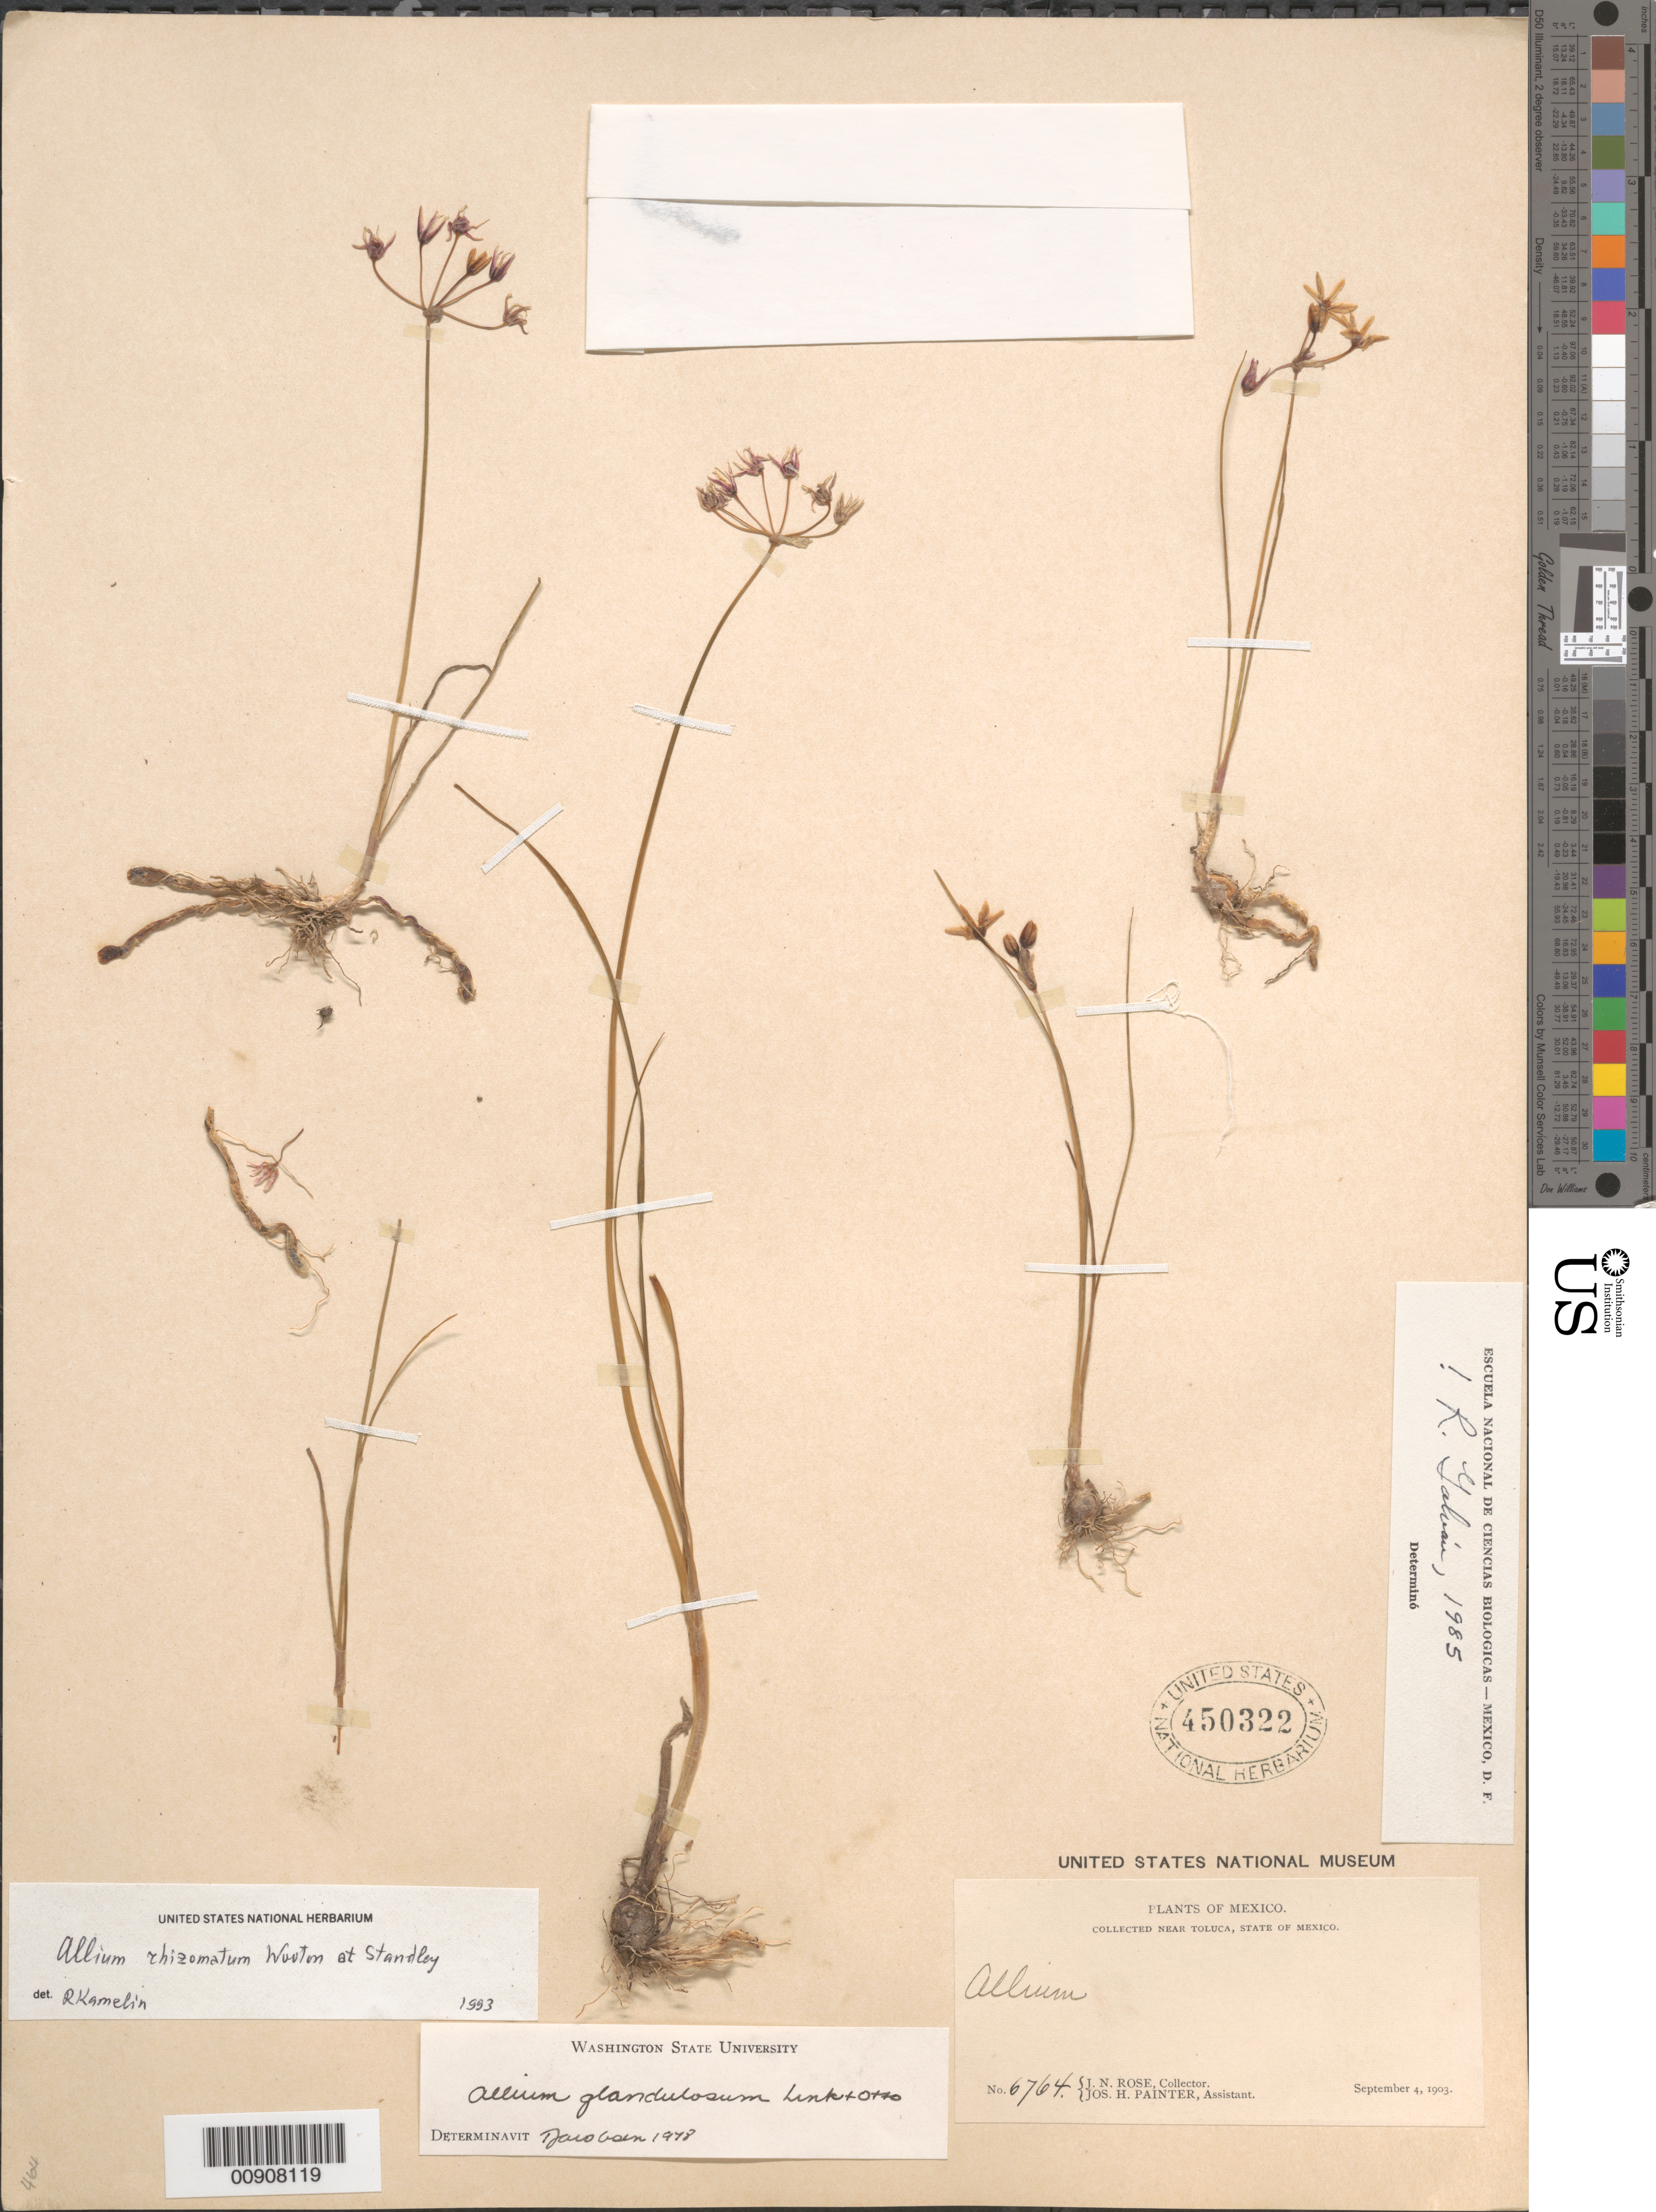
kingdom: Plantae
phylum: Tracheophyta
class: Liliopsida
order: Asparagales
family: Amaryllidaceae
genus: Allium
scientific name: Allium rhizomatum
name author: Wooton & Standl.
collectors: J. N. Rose & J. H. Painter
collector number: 6764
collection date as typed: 04 Sep 1903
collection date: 1903-09-04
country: Mexico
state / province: México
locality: Near Toluca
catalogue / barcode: US 450322